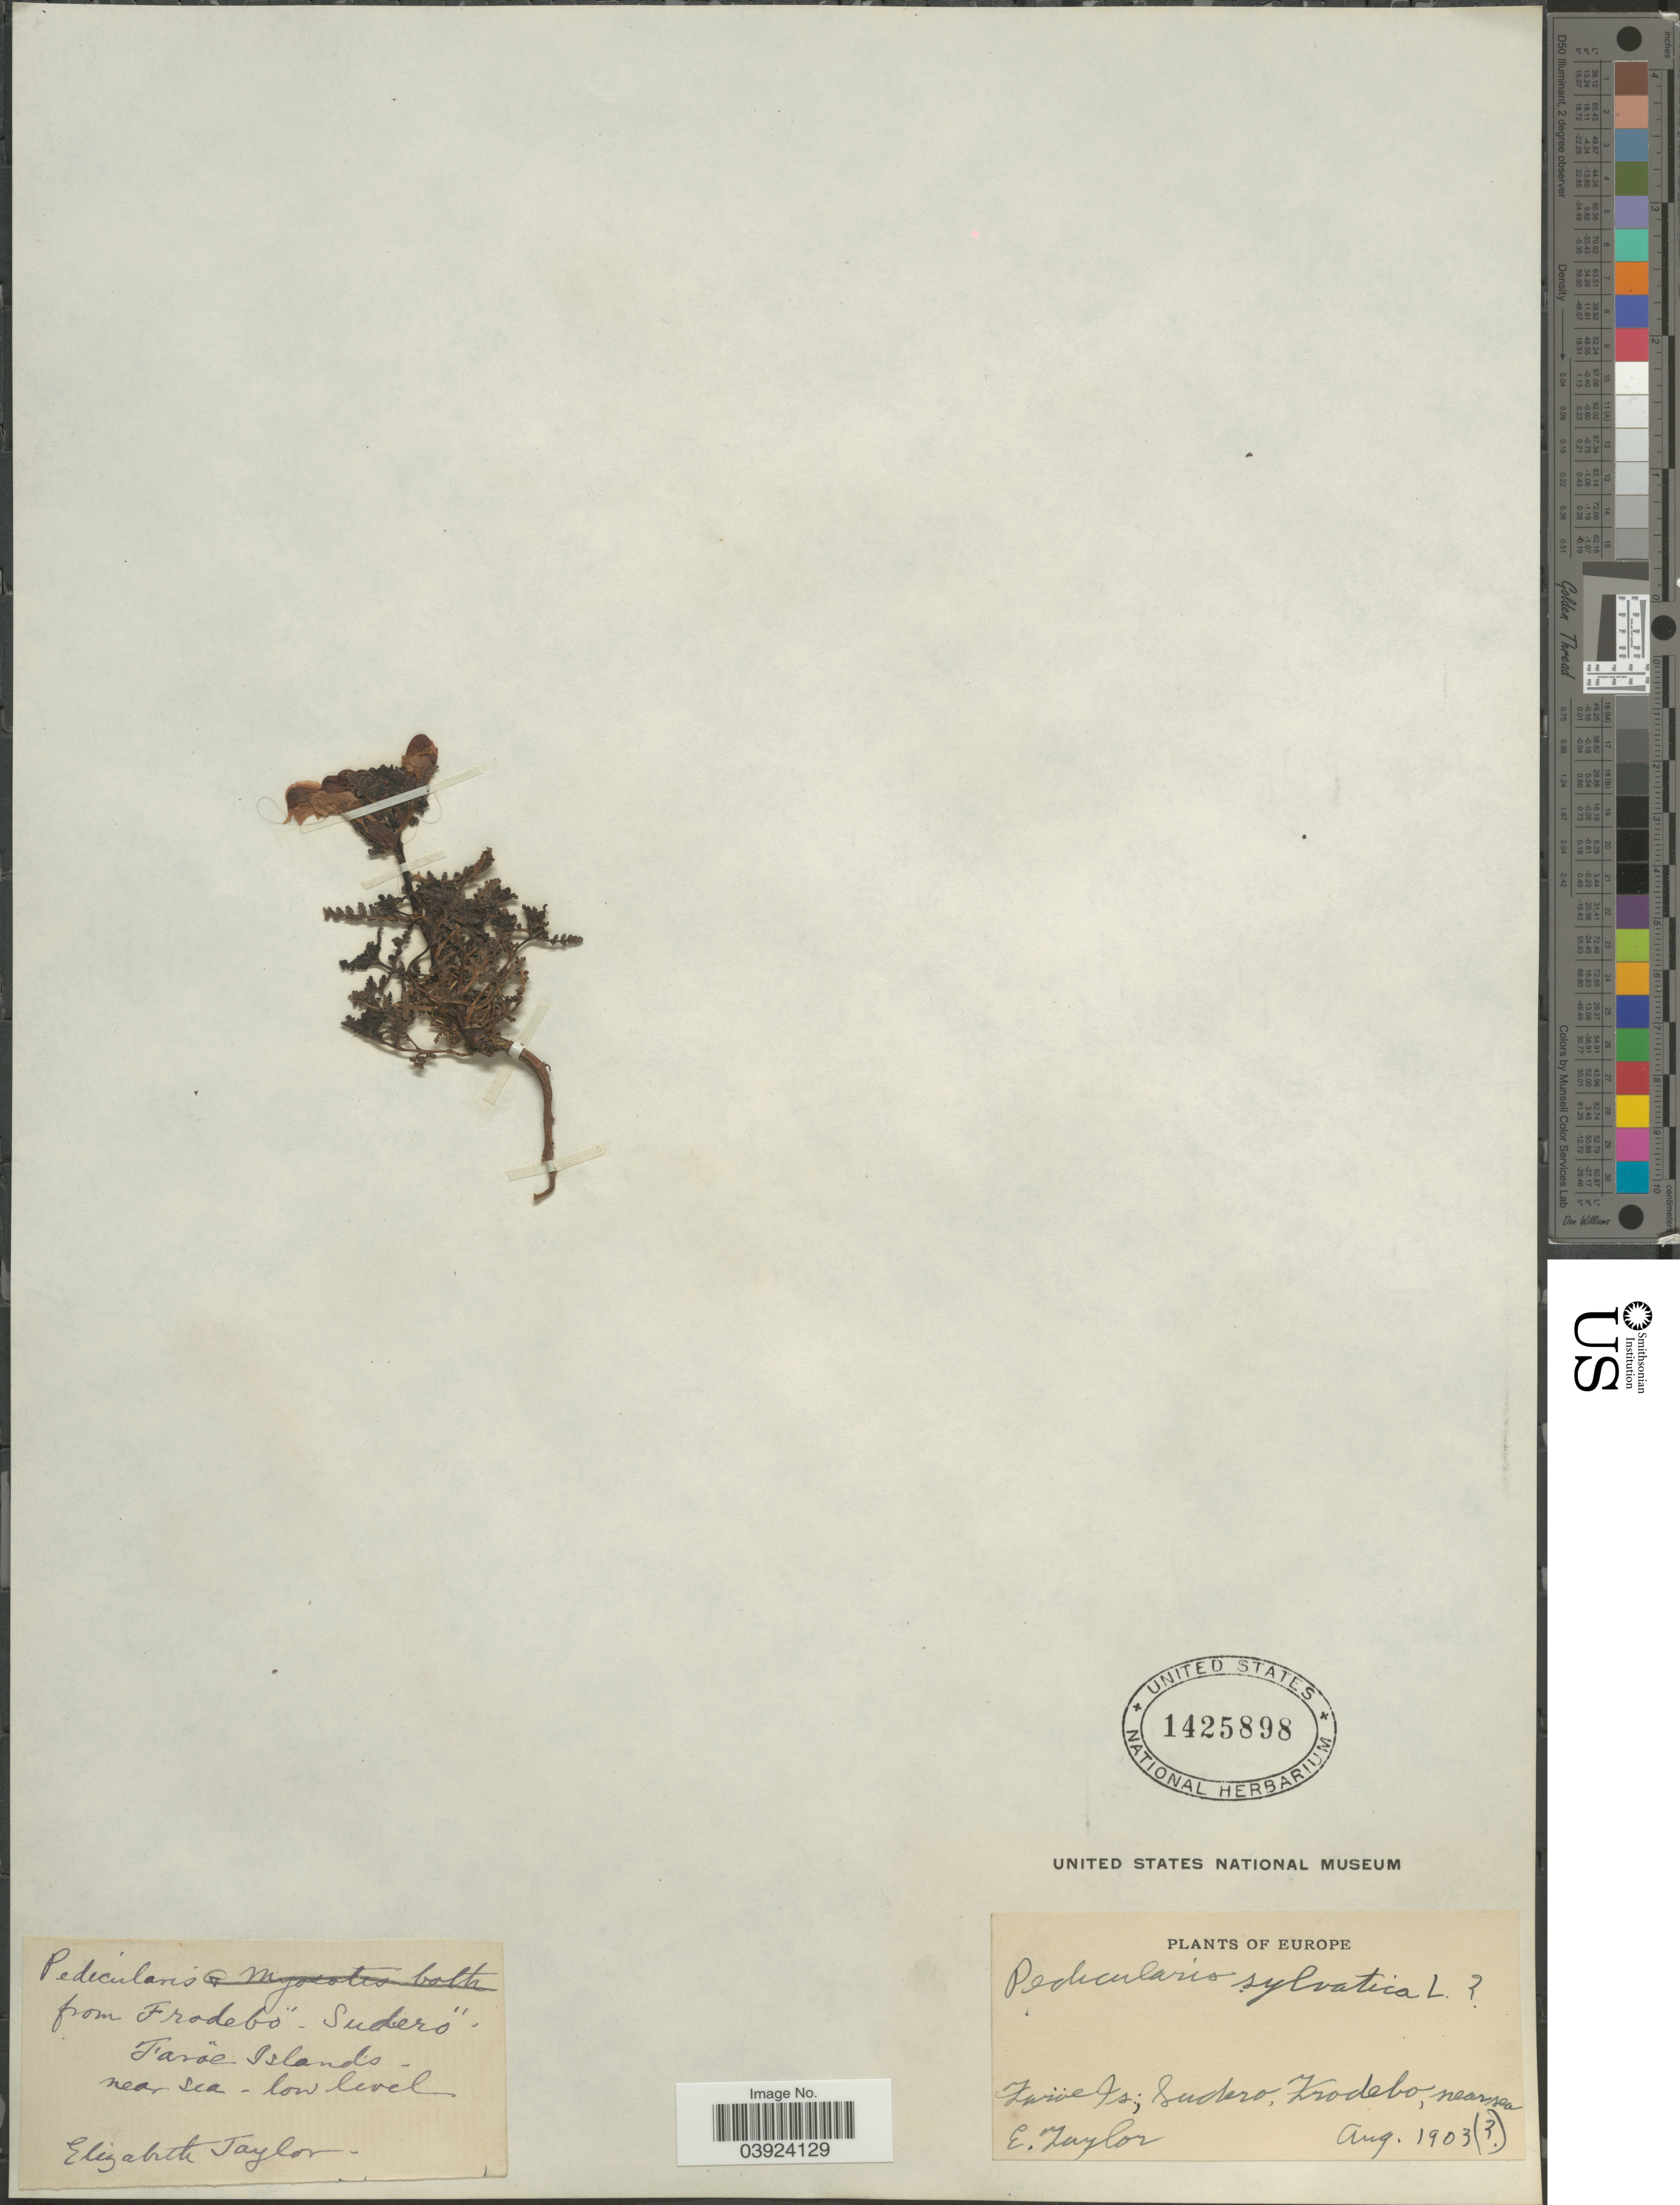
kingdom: Plantae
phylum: Tracheophyta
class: Magnoliopsida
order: Lamiales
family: Orobanchaceae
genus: Pedicularis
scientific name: Pedicularis sylvatica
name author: L.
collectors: E. L. Taylor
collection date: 1903-08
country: Denmark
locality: Frodebö, Suderö. Faröe Islands. Europe.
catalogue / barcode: US 1425898